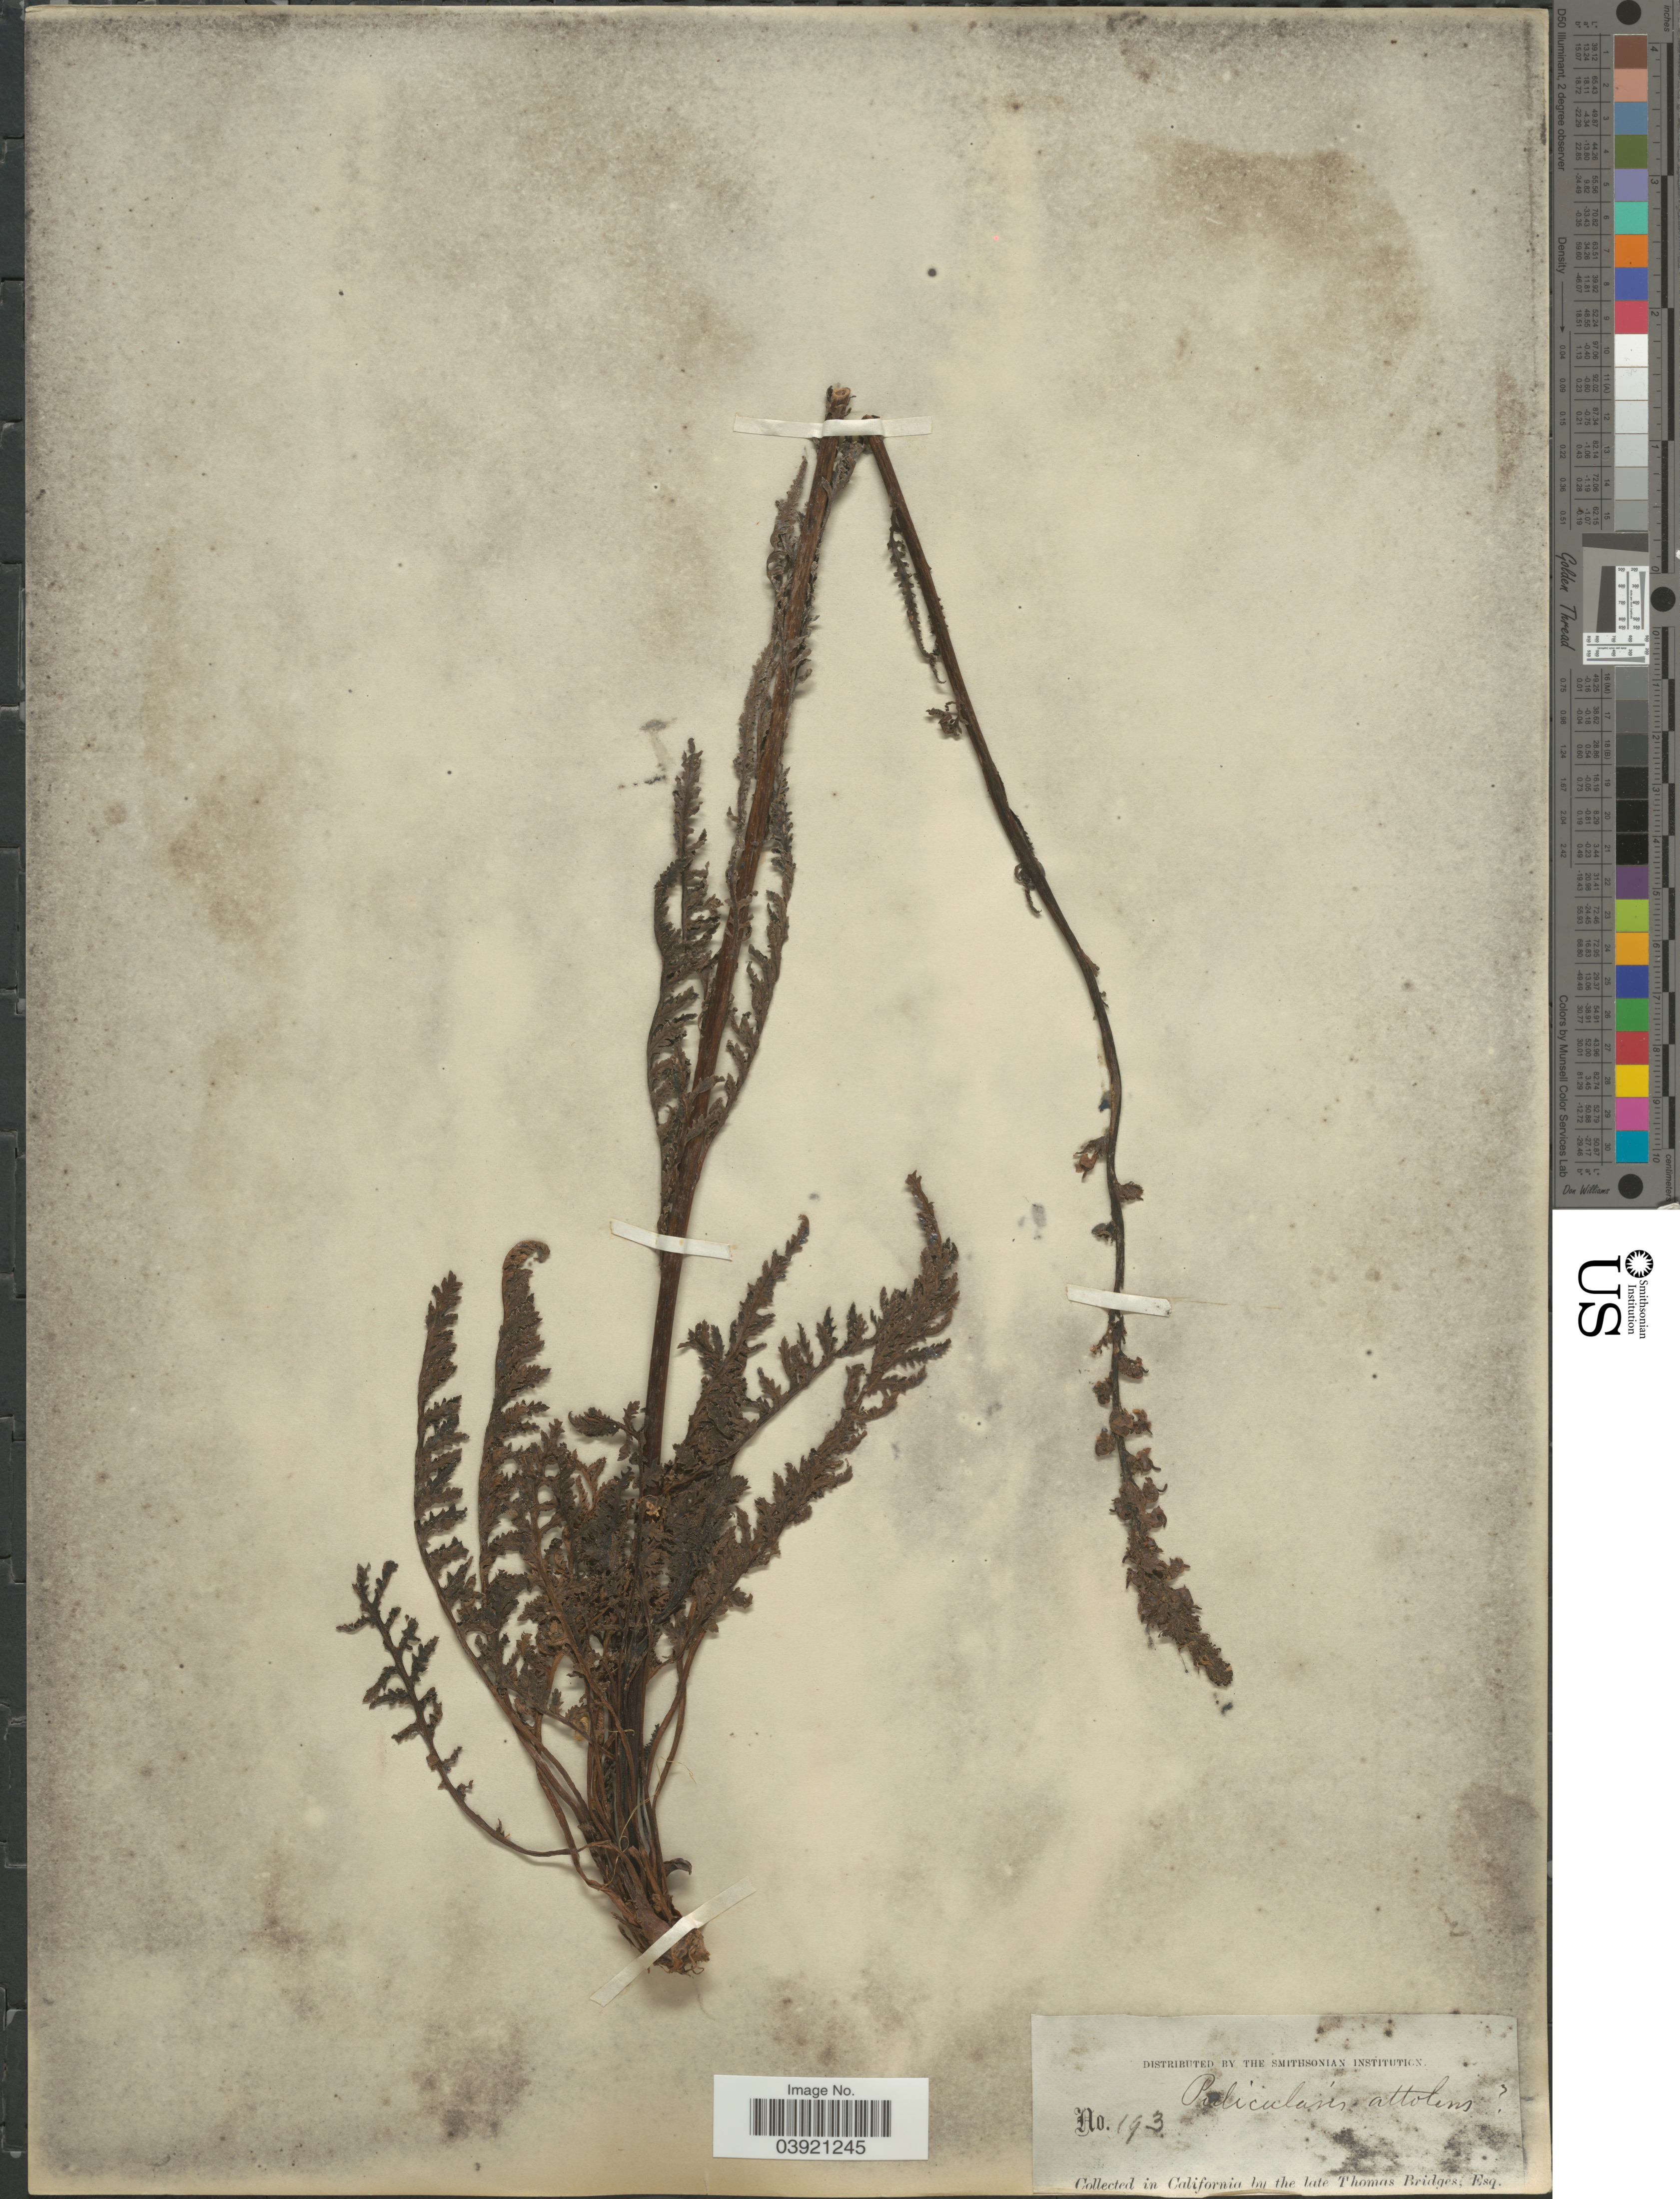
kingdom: Plantae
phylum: Tracheophyta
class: Magnoliopsida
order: Lamiales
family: Orobanchaceae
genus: Pedicularis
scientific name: Pedicularis attollens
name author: A. Gray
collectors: T. Bridges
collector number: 193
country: United States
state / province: California